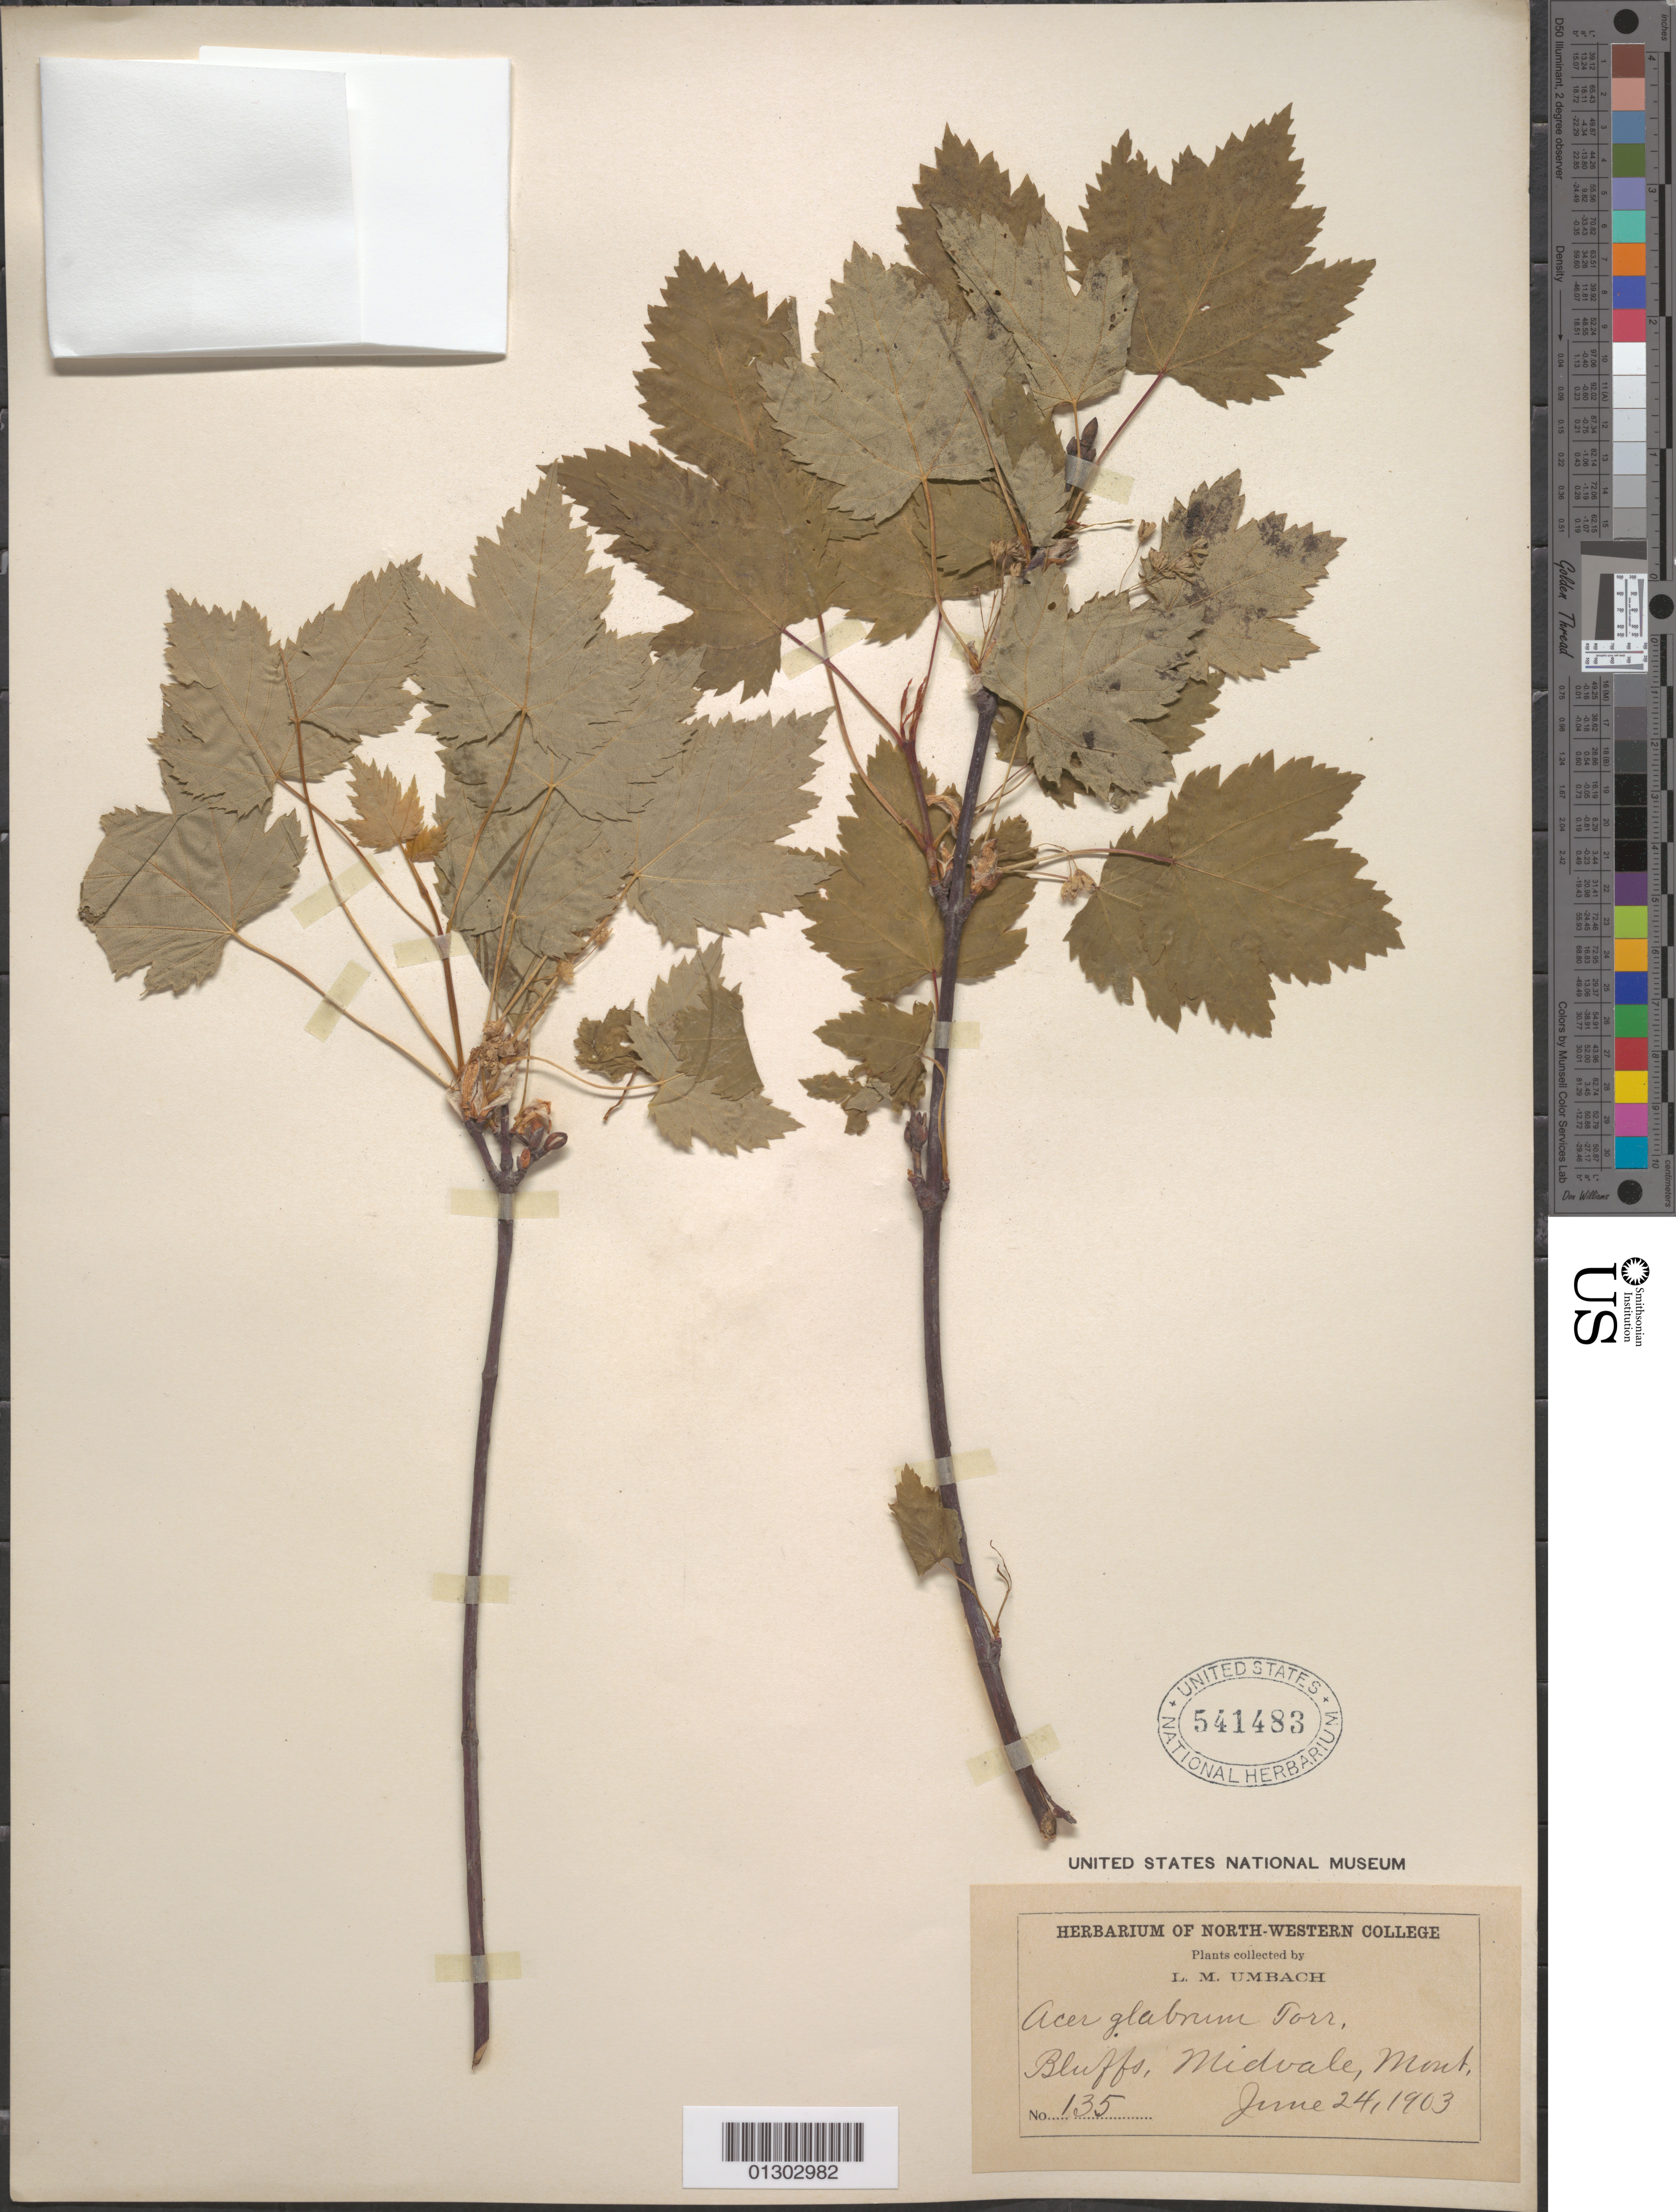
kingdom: Plantae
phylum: Tracheophyta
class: Magnoliopsida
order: Sapindales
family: Sapindaceae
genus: Acer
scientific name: Acer glabrum var. douglasii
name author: (Hook.) Dippel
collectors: L. M. Umbach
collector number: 135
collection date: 1903-06-24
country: United States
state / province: Montana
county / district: Lincoln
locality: Bluffs, Midvale.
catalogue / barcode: US 541483